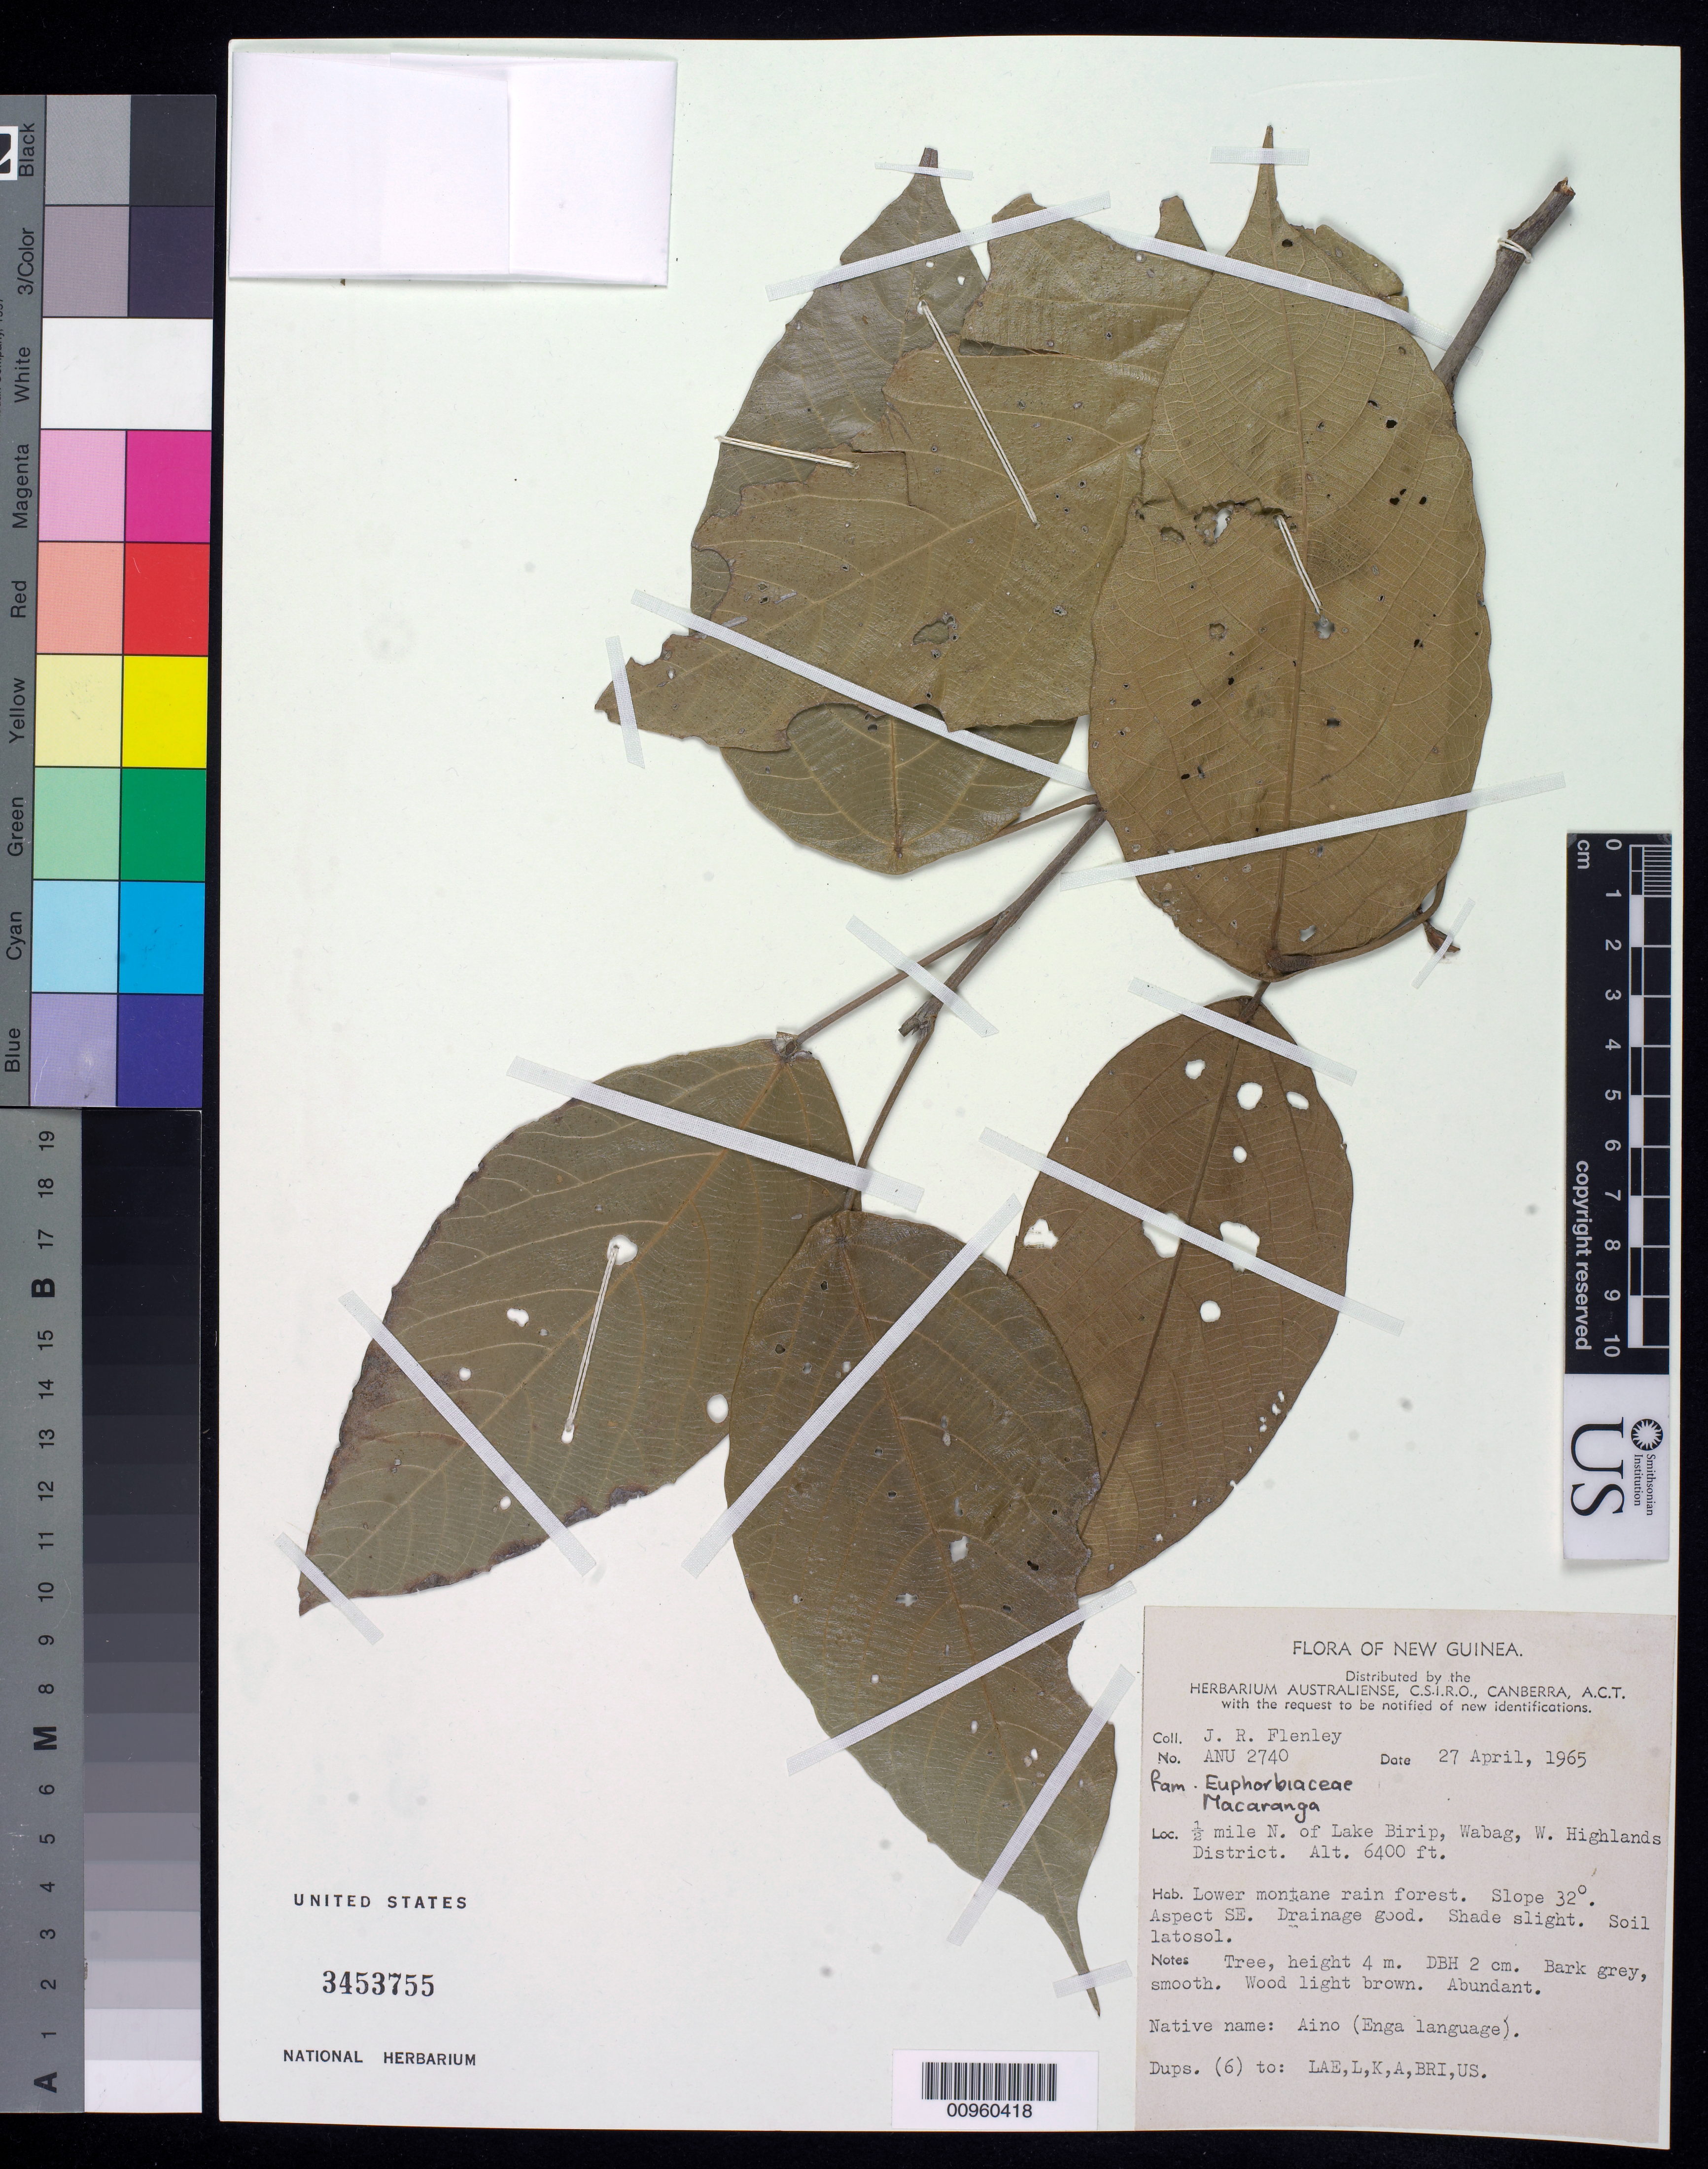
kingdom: Plantae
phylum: Tracheophyta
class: Magnoliopsida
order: Malpighiales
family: Euphorbiaceae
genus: Macaranga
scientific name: Macaranga sp.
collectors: J. Flenley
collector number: ANU 2740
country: Papua New Guinea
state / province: Enga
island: New Guinea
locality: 1/2 mile N of Lake Birip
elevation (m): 1951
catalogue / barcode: US 3453755